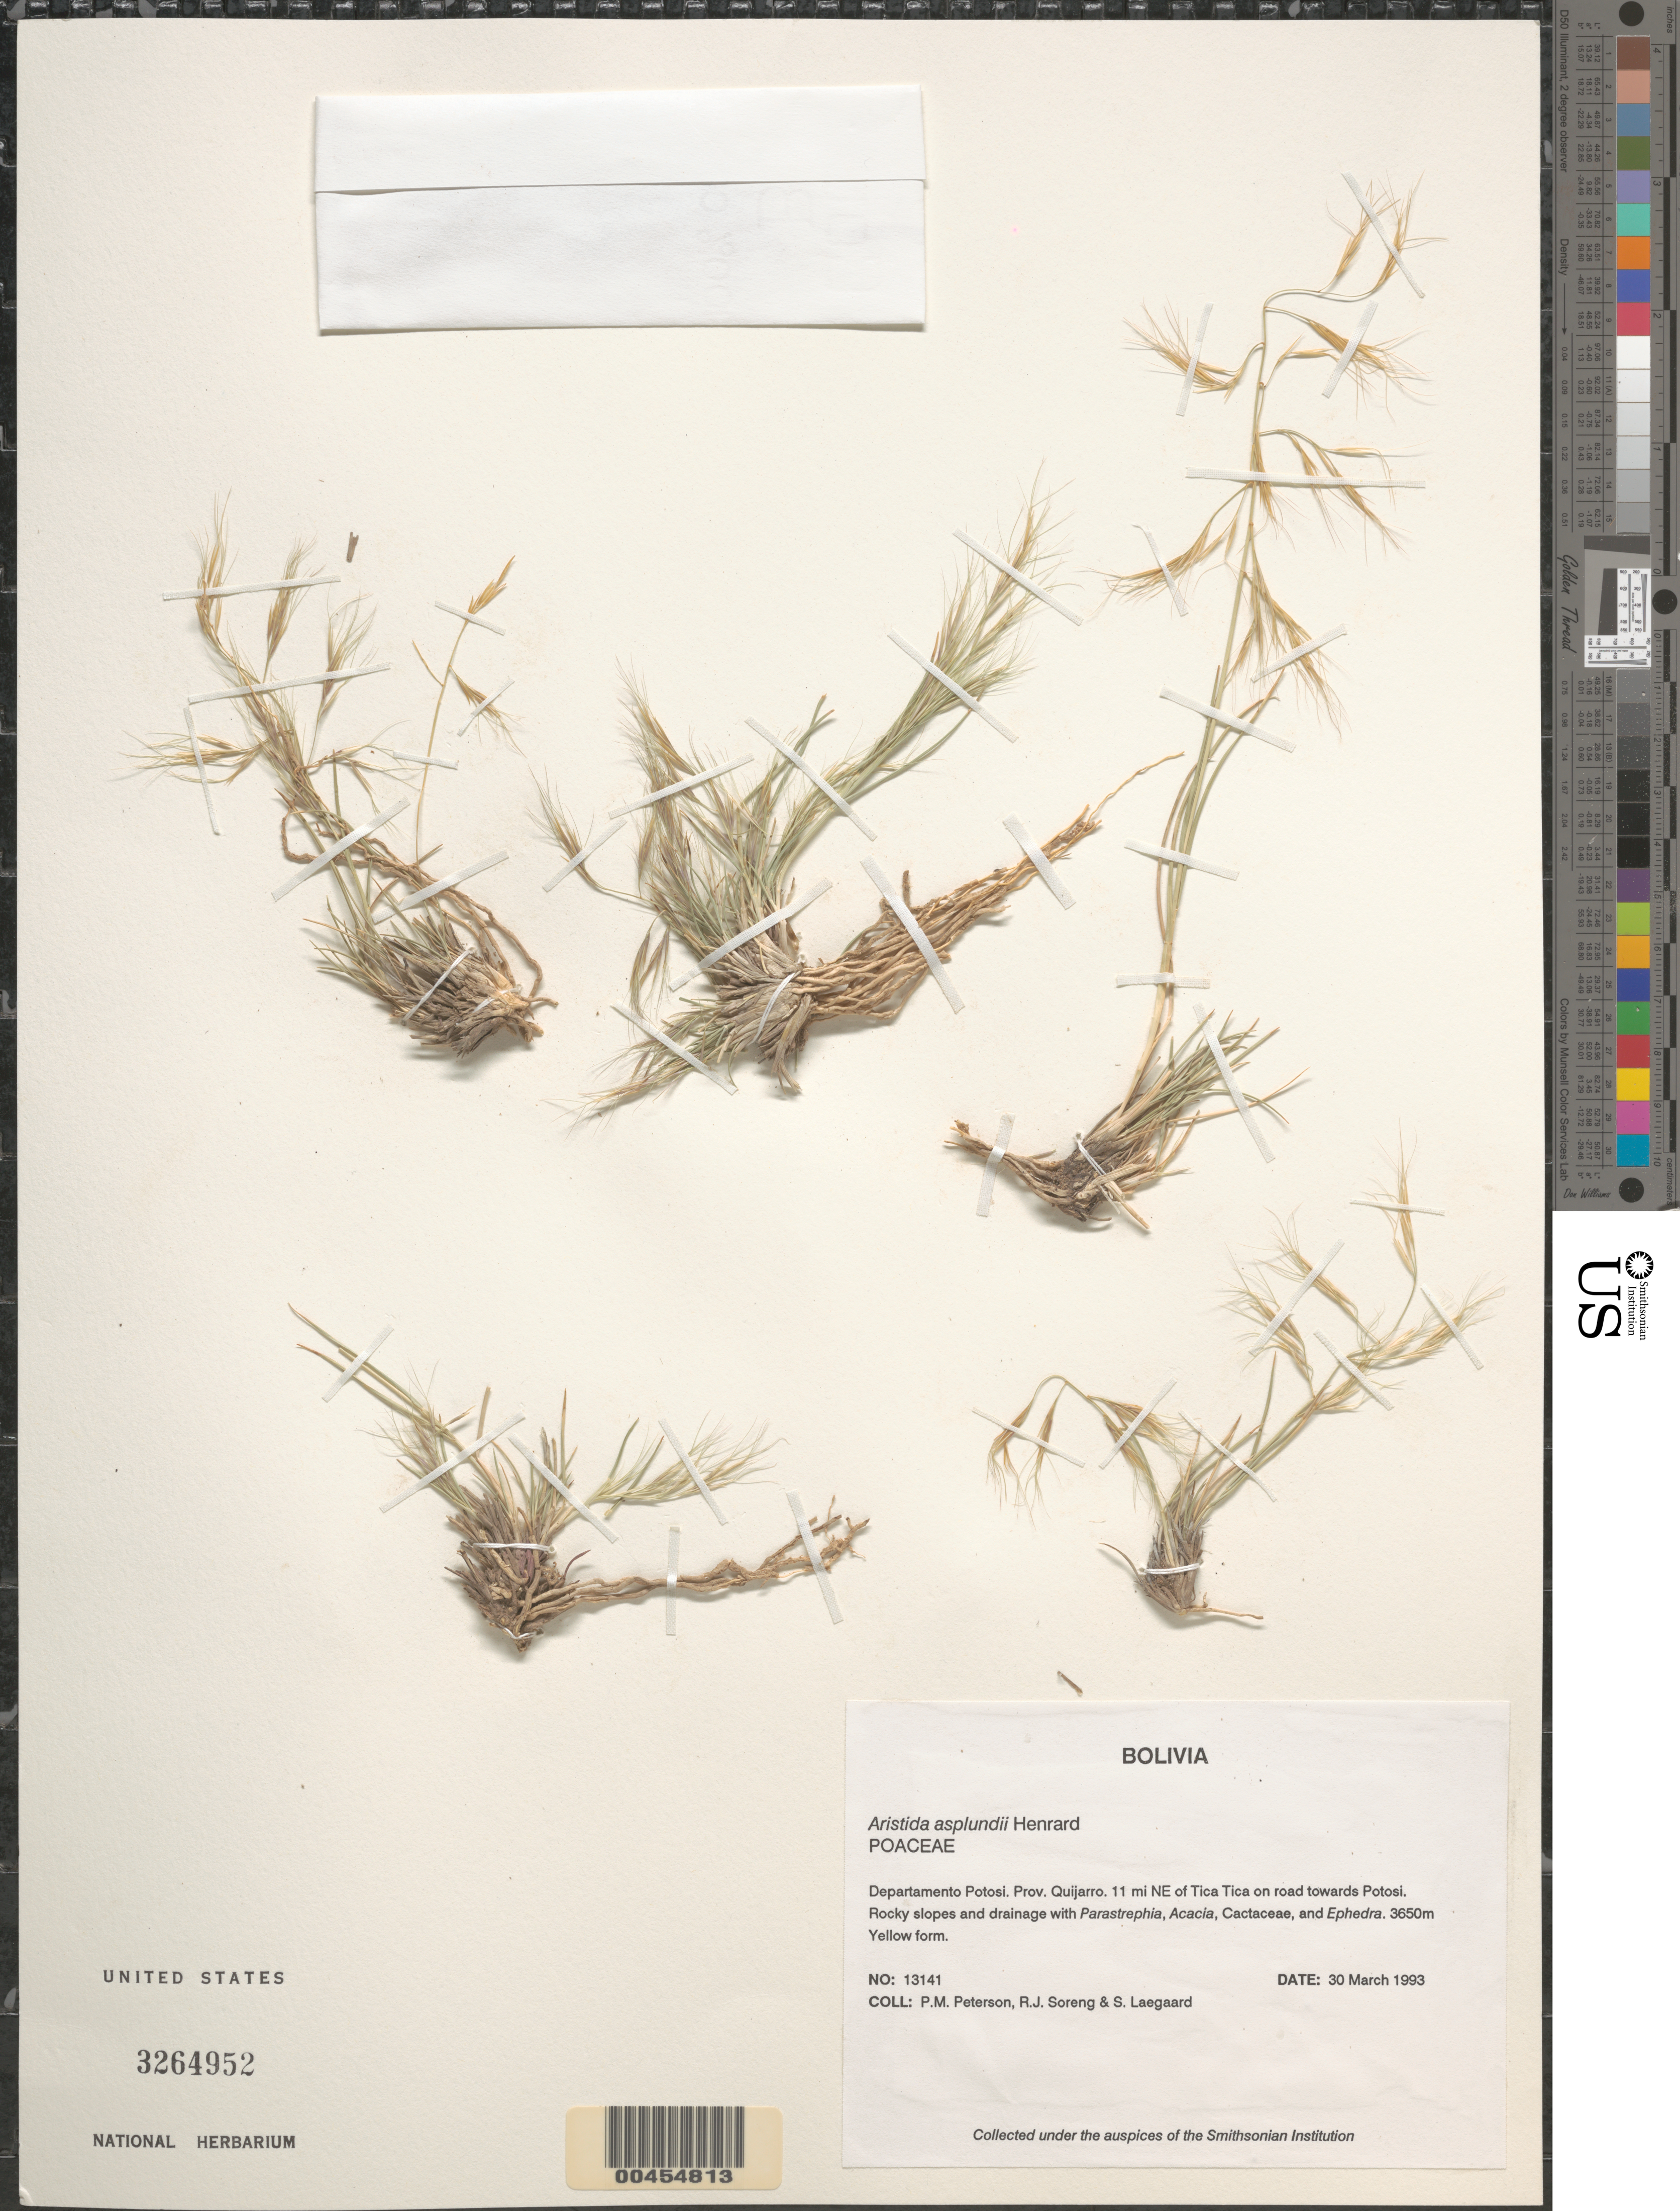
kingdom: Plantae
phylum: Tracheophyta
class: Liliopsida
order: Poales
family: Poaceae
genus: Aristida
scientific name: Aristida asplundii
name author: Henr.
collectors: P. M. Peterson, R. J. Soreng & S. Lægaard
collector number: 13141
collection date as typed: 30 Mar 1993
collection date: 1993-03-30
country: Bolivia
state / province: Potosí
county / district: Quijarro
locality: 11 mi NE of Tica Tica on road towards Potosi.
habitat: Rocky slopes and drainage with Parastrephia, Acacia, Cactaceae, and Ephedra.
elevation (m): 3650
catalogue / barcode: US 3264952